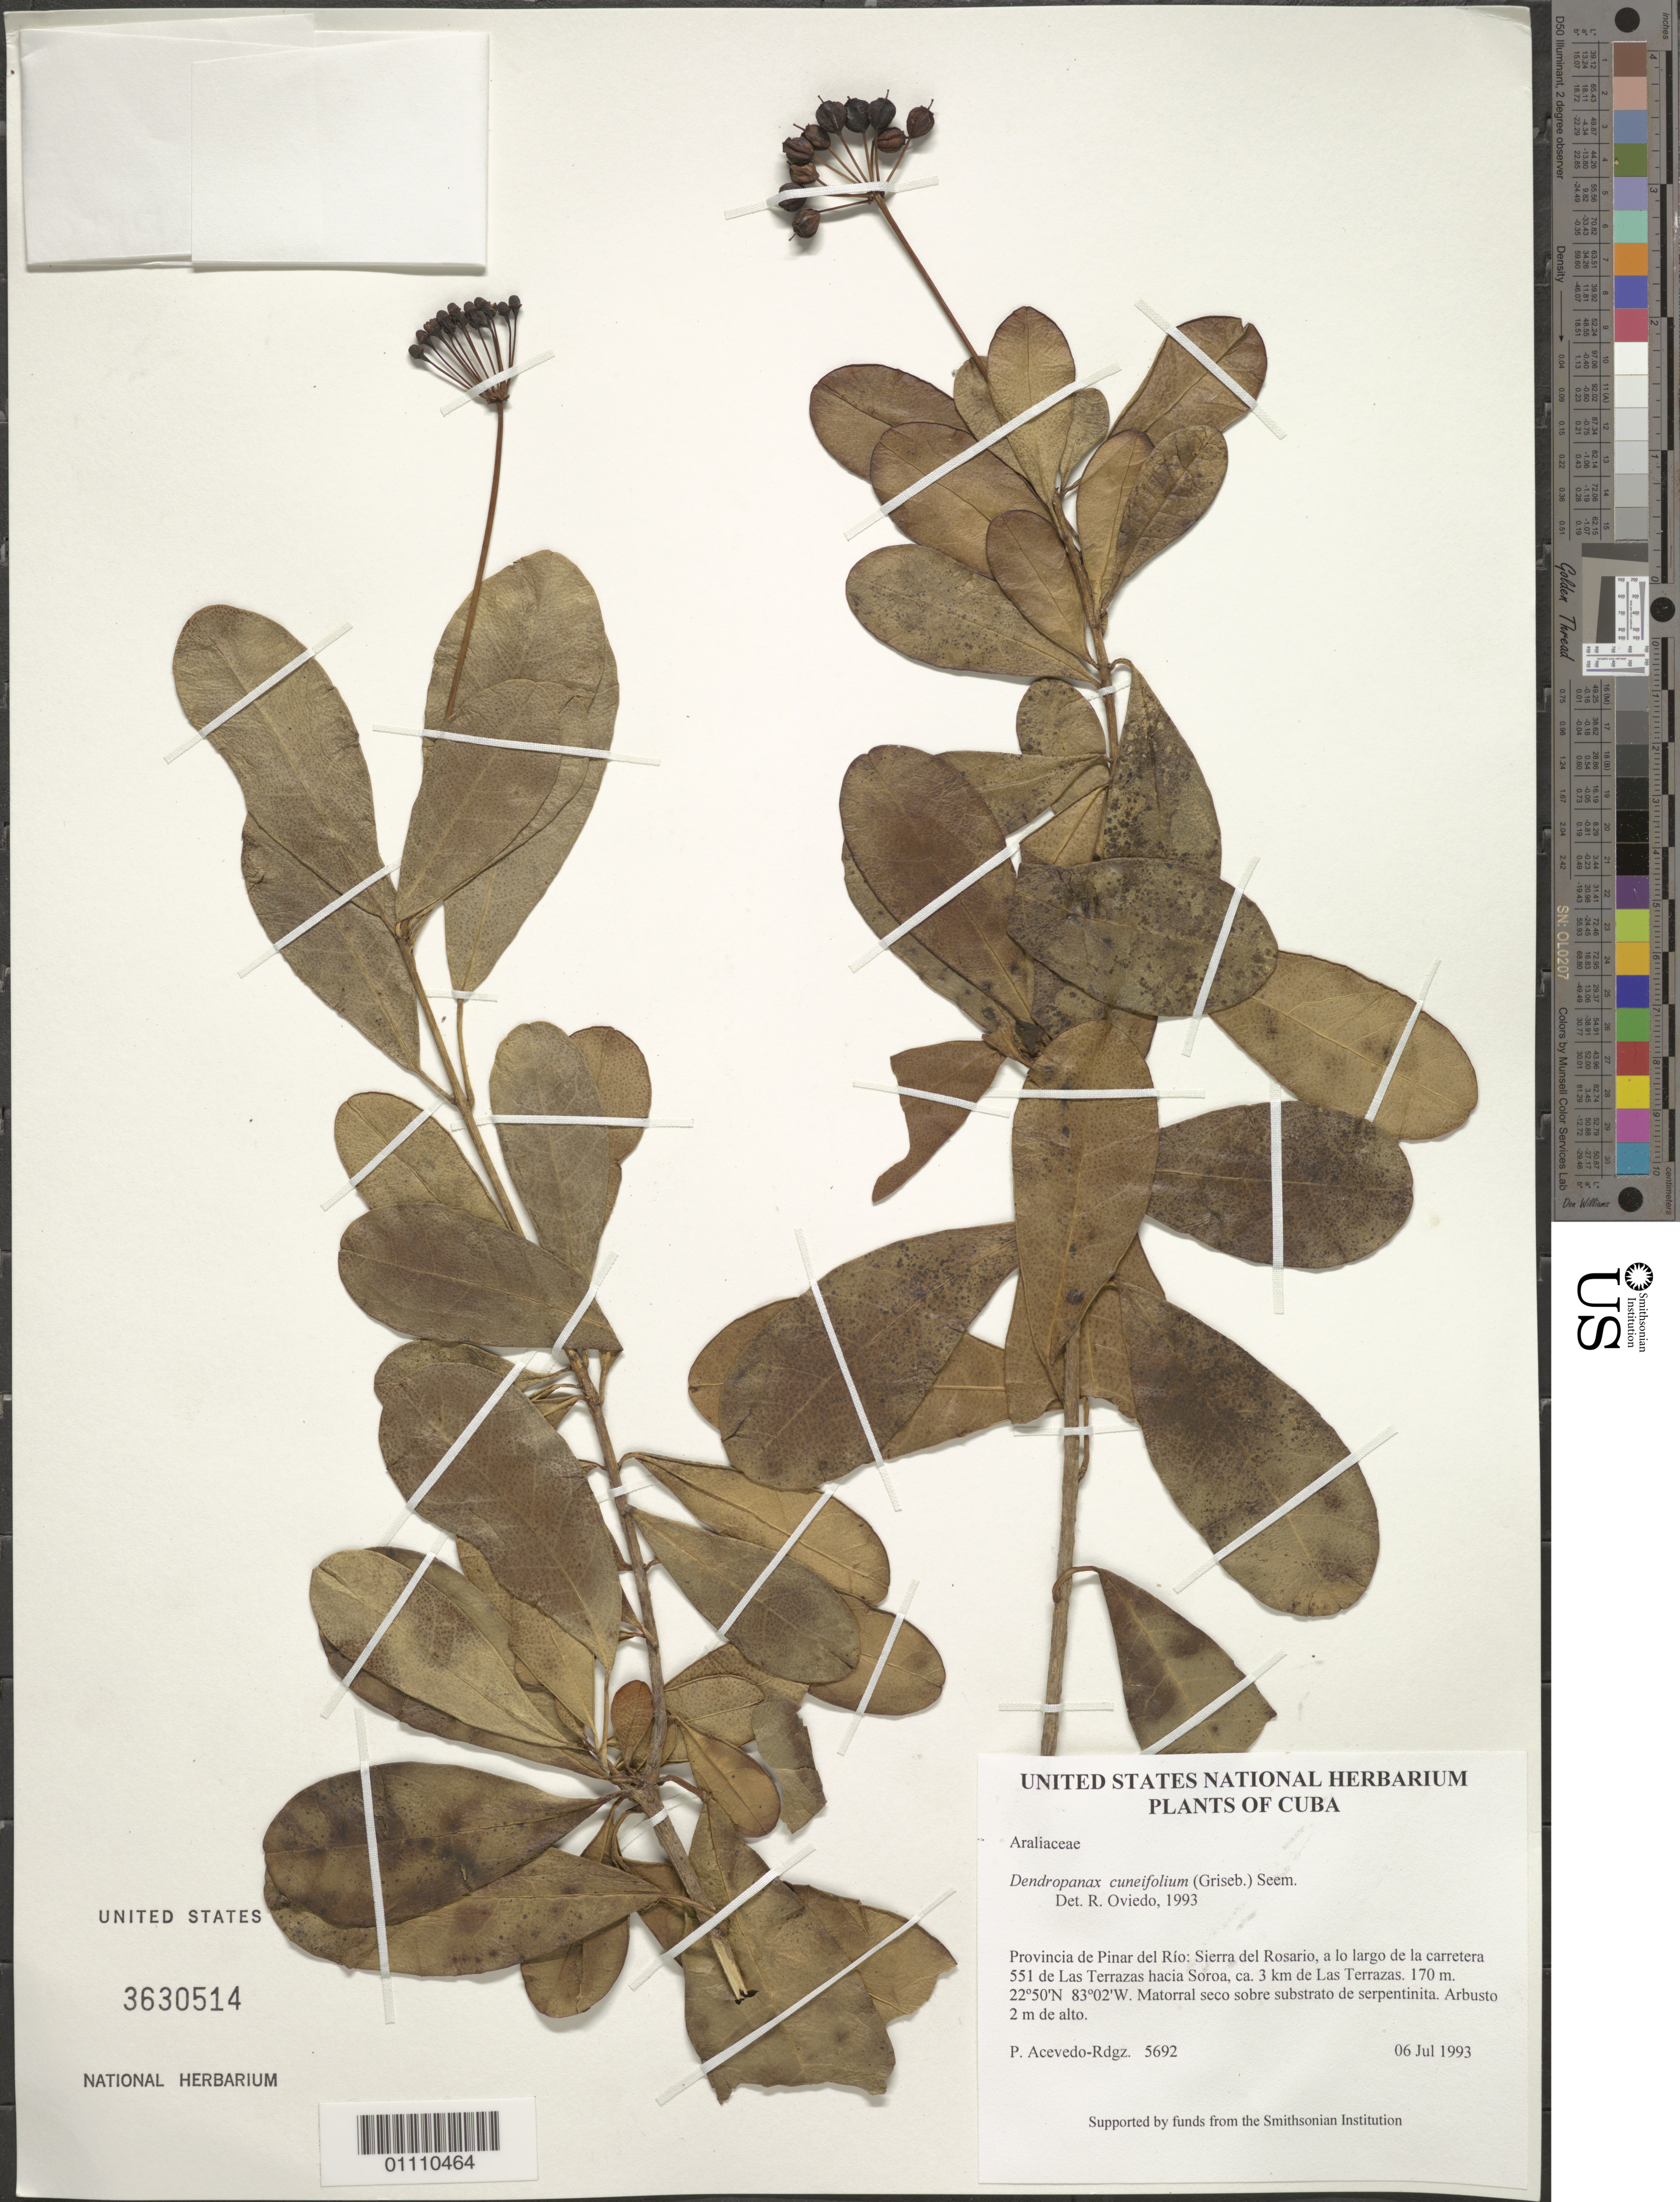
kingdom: Plantae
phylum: Tracheophyta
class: Magnoliopsida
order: Apiales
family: Araliaceae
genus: Dendropanax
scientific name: Dendropanax cuneifolius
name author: (C. Wright ex Griseb.) Seem.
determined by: Oviedo, R.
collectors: P. Acevedo-Rodr.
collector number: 5692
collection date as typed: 06 Jul 1993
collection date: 1993-07-06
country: Cuba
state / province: Pinar del Rio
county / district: Municipio de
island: Cuba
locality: Provincia de Pinar del Río: Sierra del Rosario, a lo largo de la carretera 551 de Las Terrazas hacia Soroa, ca 3 km de Las Terrazas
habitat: Matorral seco sobre substrato de serpentinita.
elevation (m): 170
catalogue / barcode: US 3630514